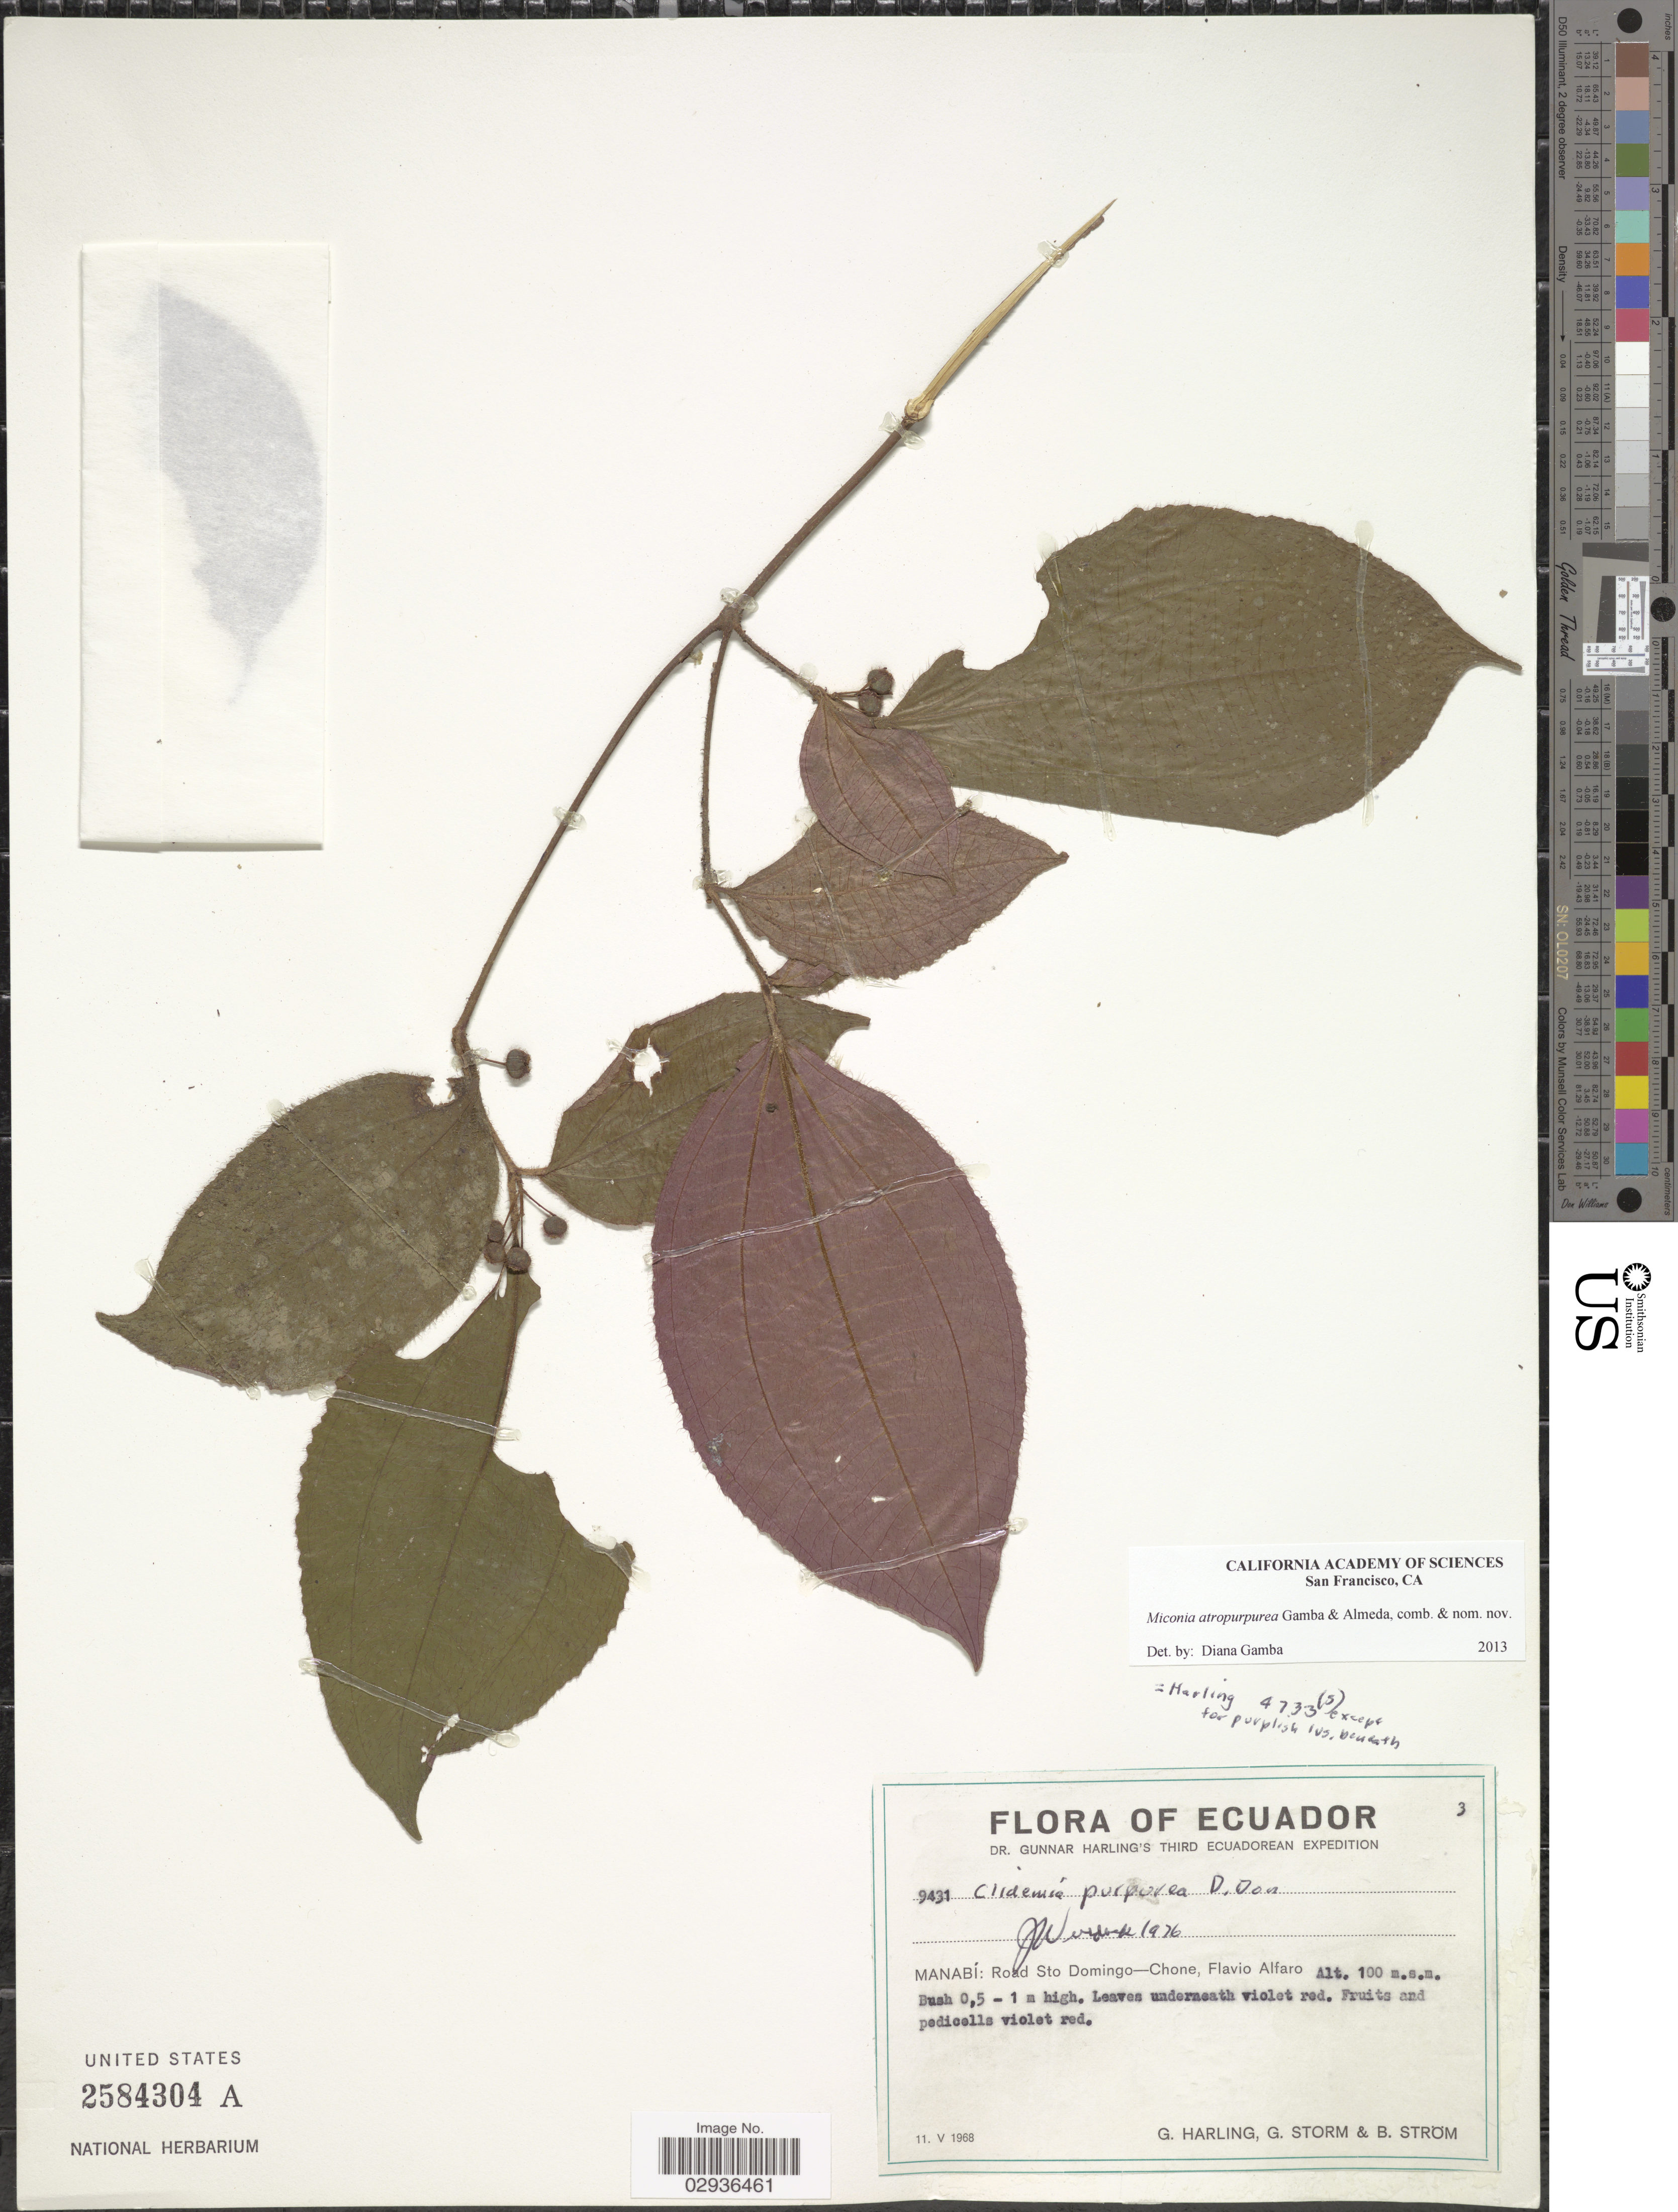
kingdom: Plantae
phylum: Tracheophyta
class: Magnoliopsida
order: Myrtales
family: Melastomataceae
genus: Miconia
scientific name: Miconia atropurpurea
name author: Gamba & Almeda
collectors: G. Harling, G. Storm & B. Ström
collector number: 9431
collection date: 1968-05-11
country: Ecuador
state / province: Manabí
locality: Road to Sto Domingo - Chone, Flavio Alfaro.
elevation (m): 100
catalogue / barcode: US 2584304A